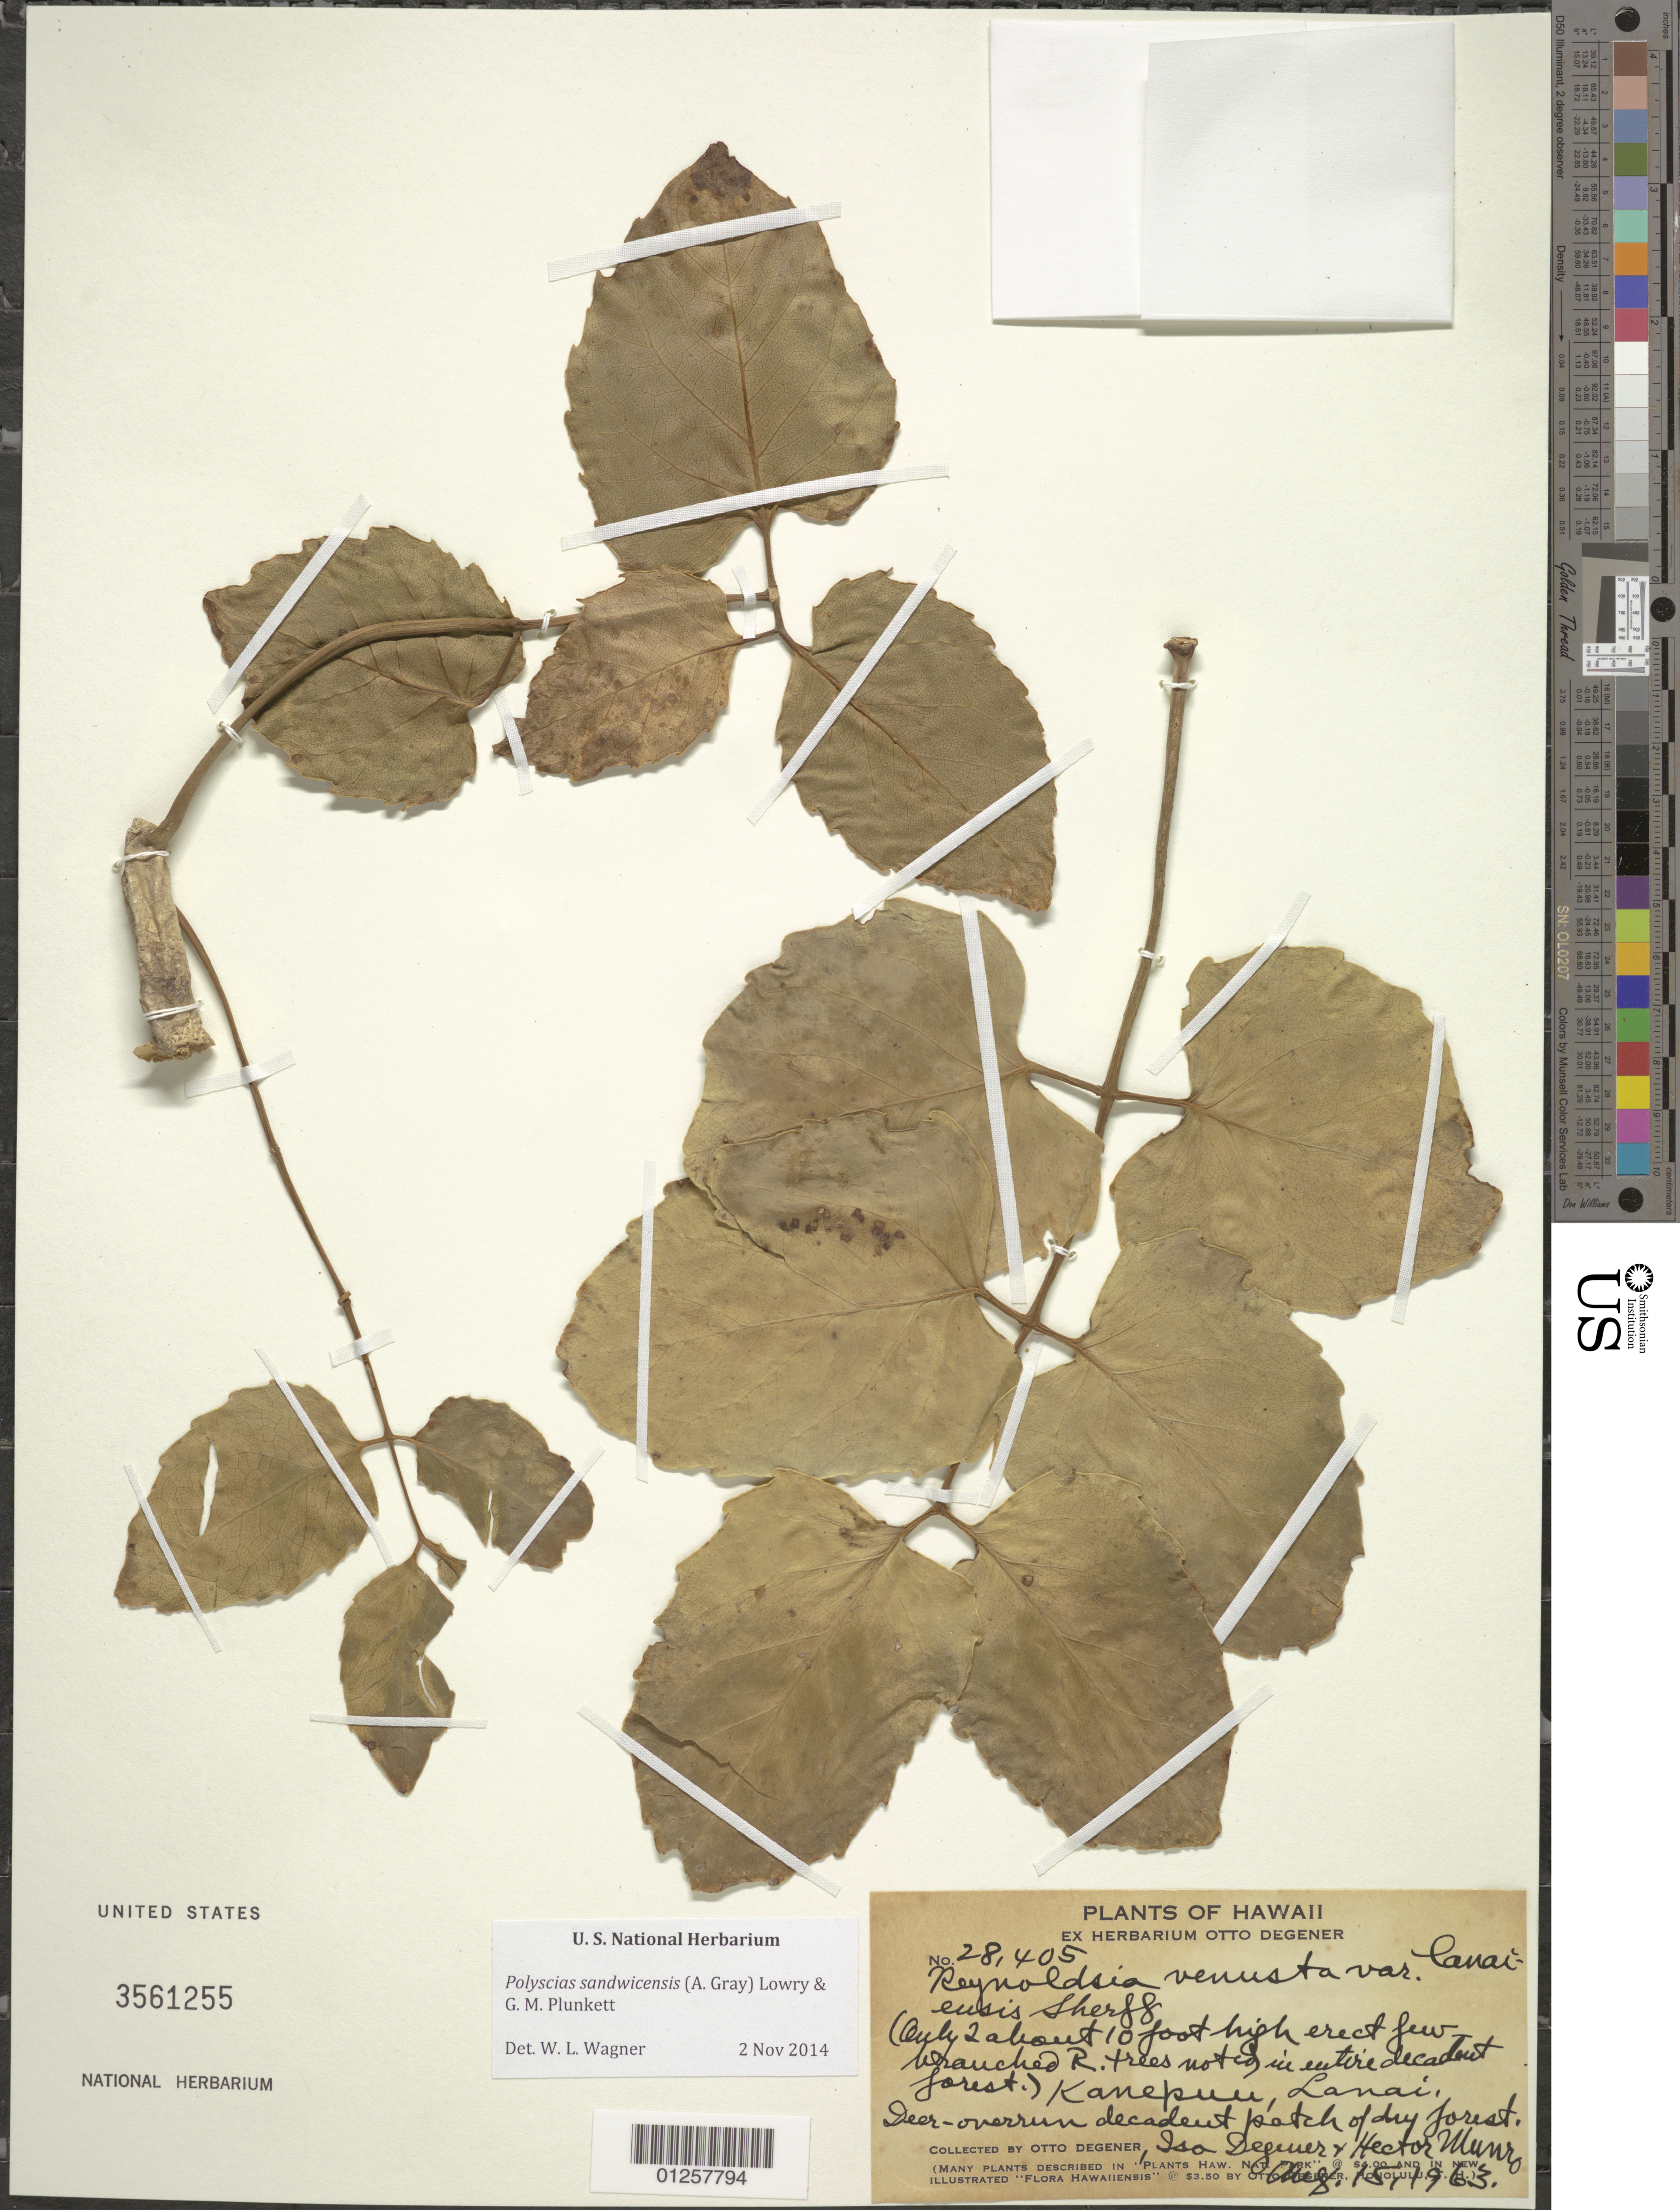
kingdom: Plantae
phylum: Tracheophyta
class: Magnoliopsida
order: Apiales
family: Araliaceae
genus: Polyscias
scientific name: Polyscias sandwicensis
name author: (A. Gray) Lowry & G. M. Plunkett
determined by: Wagner, W. L., (BOT), Smithsonian Institution - National Museum of Natural History (UNITED STATES)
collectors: O. Degener, I. Degener & H. Munro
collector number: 28405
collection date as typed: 15 Aug 1963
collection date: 1963-08-15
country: United States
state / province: Hawaii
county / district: Maui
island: Lana'i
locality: Kanepuu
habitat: Patch of dry forest.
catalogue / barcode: US 3561255